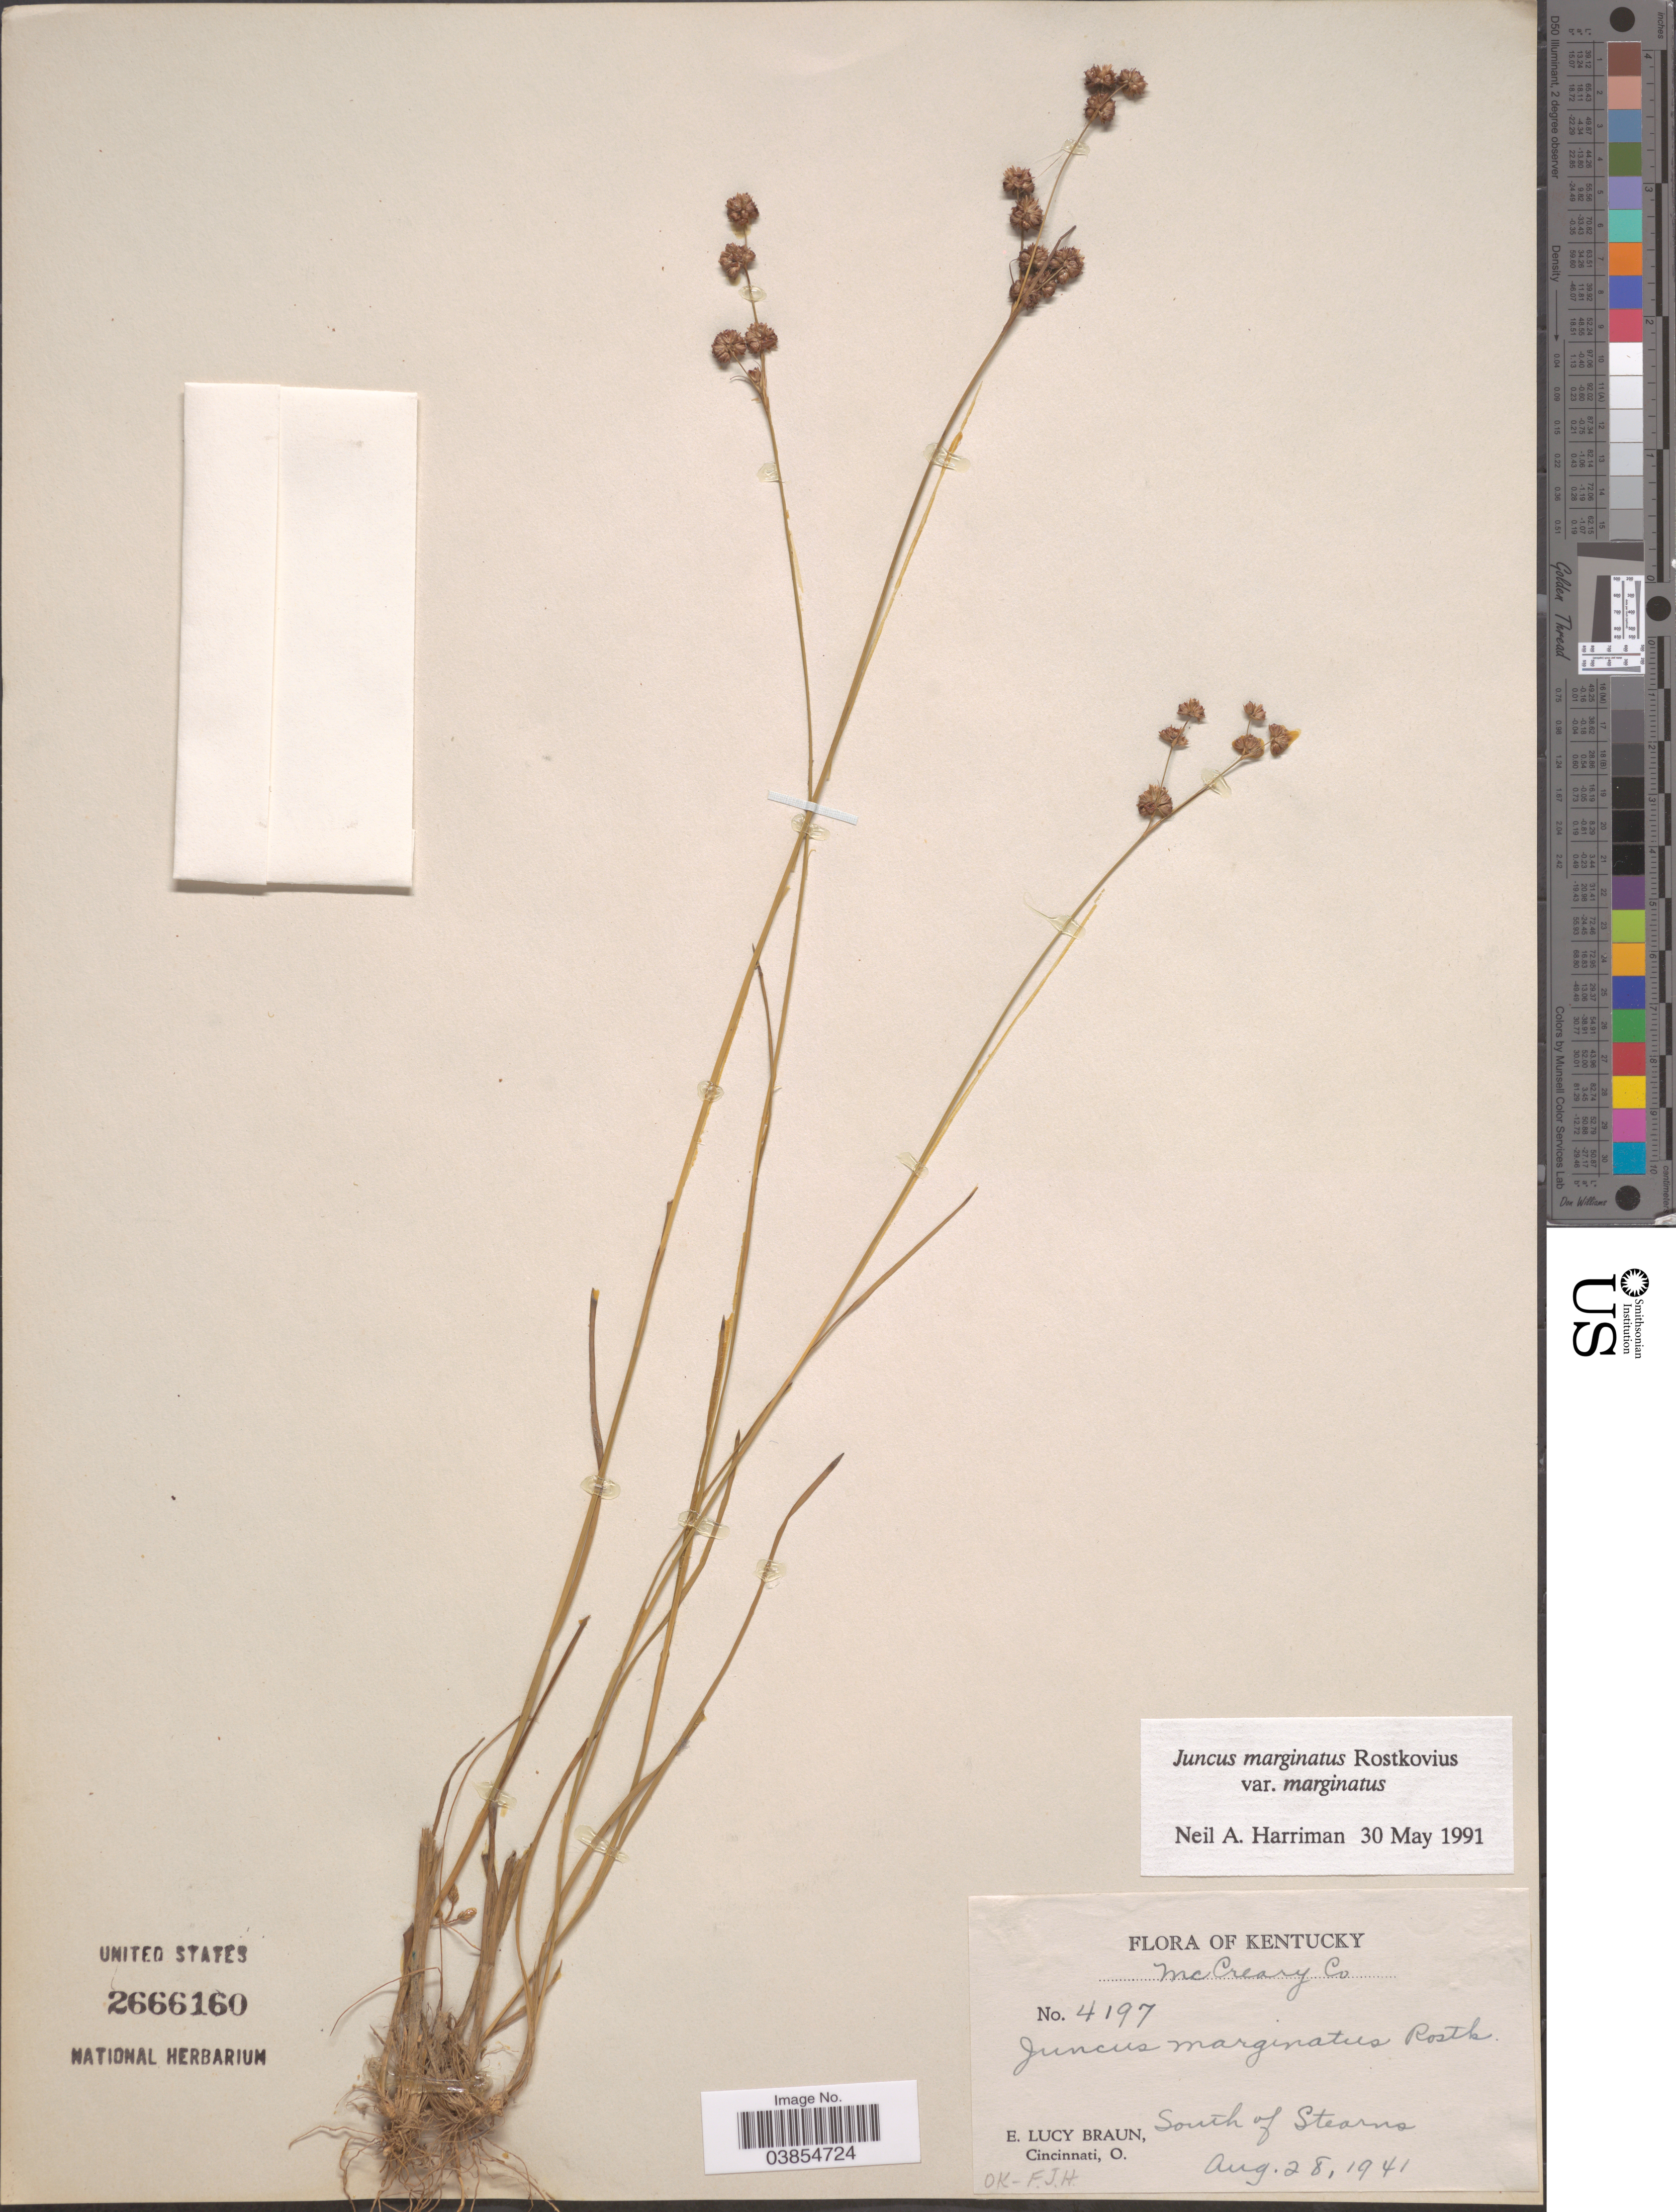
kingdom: Plantae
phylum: Tracheophyta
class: Liliopsida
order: Poales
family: Juncaceae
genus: Juncus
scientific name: Juncus marginatus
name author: Rostk.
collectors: E. L. Braun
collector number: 4197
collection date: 1941-08-28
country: United States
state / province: Kentucky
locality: McCreary Co. South of Stearns.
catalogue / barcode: US 2666160